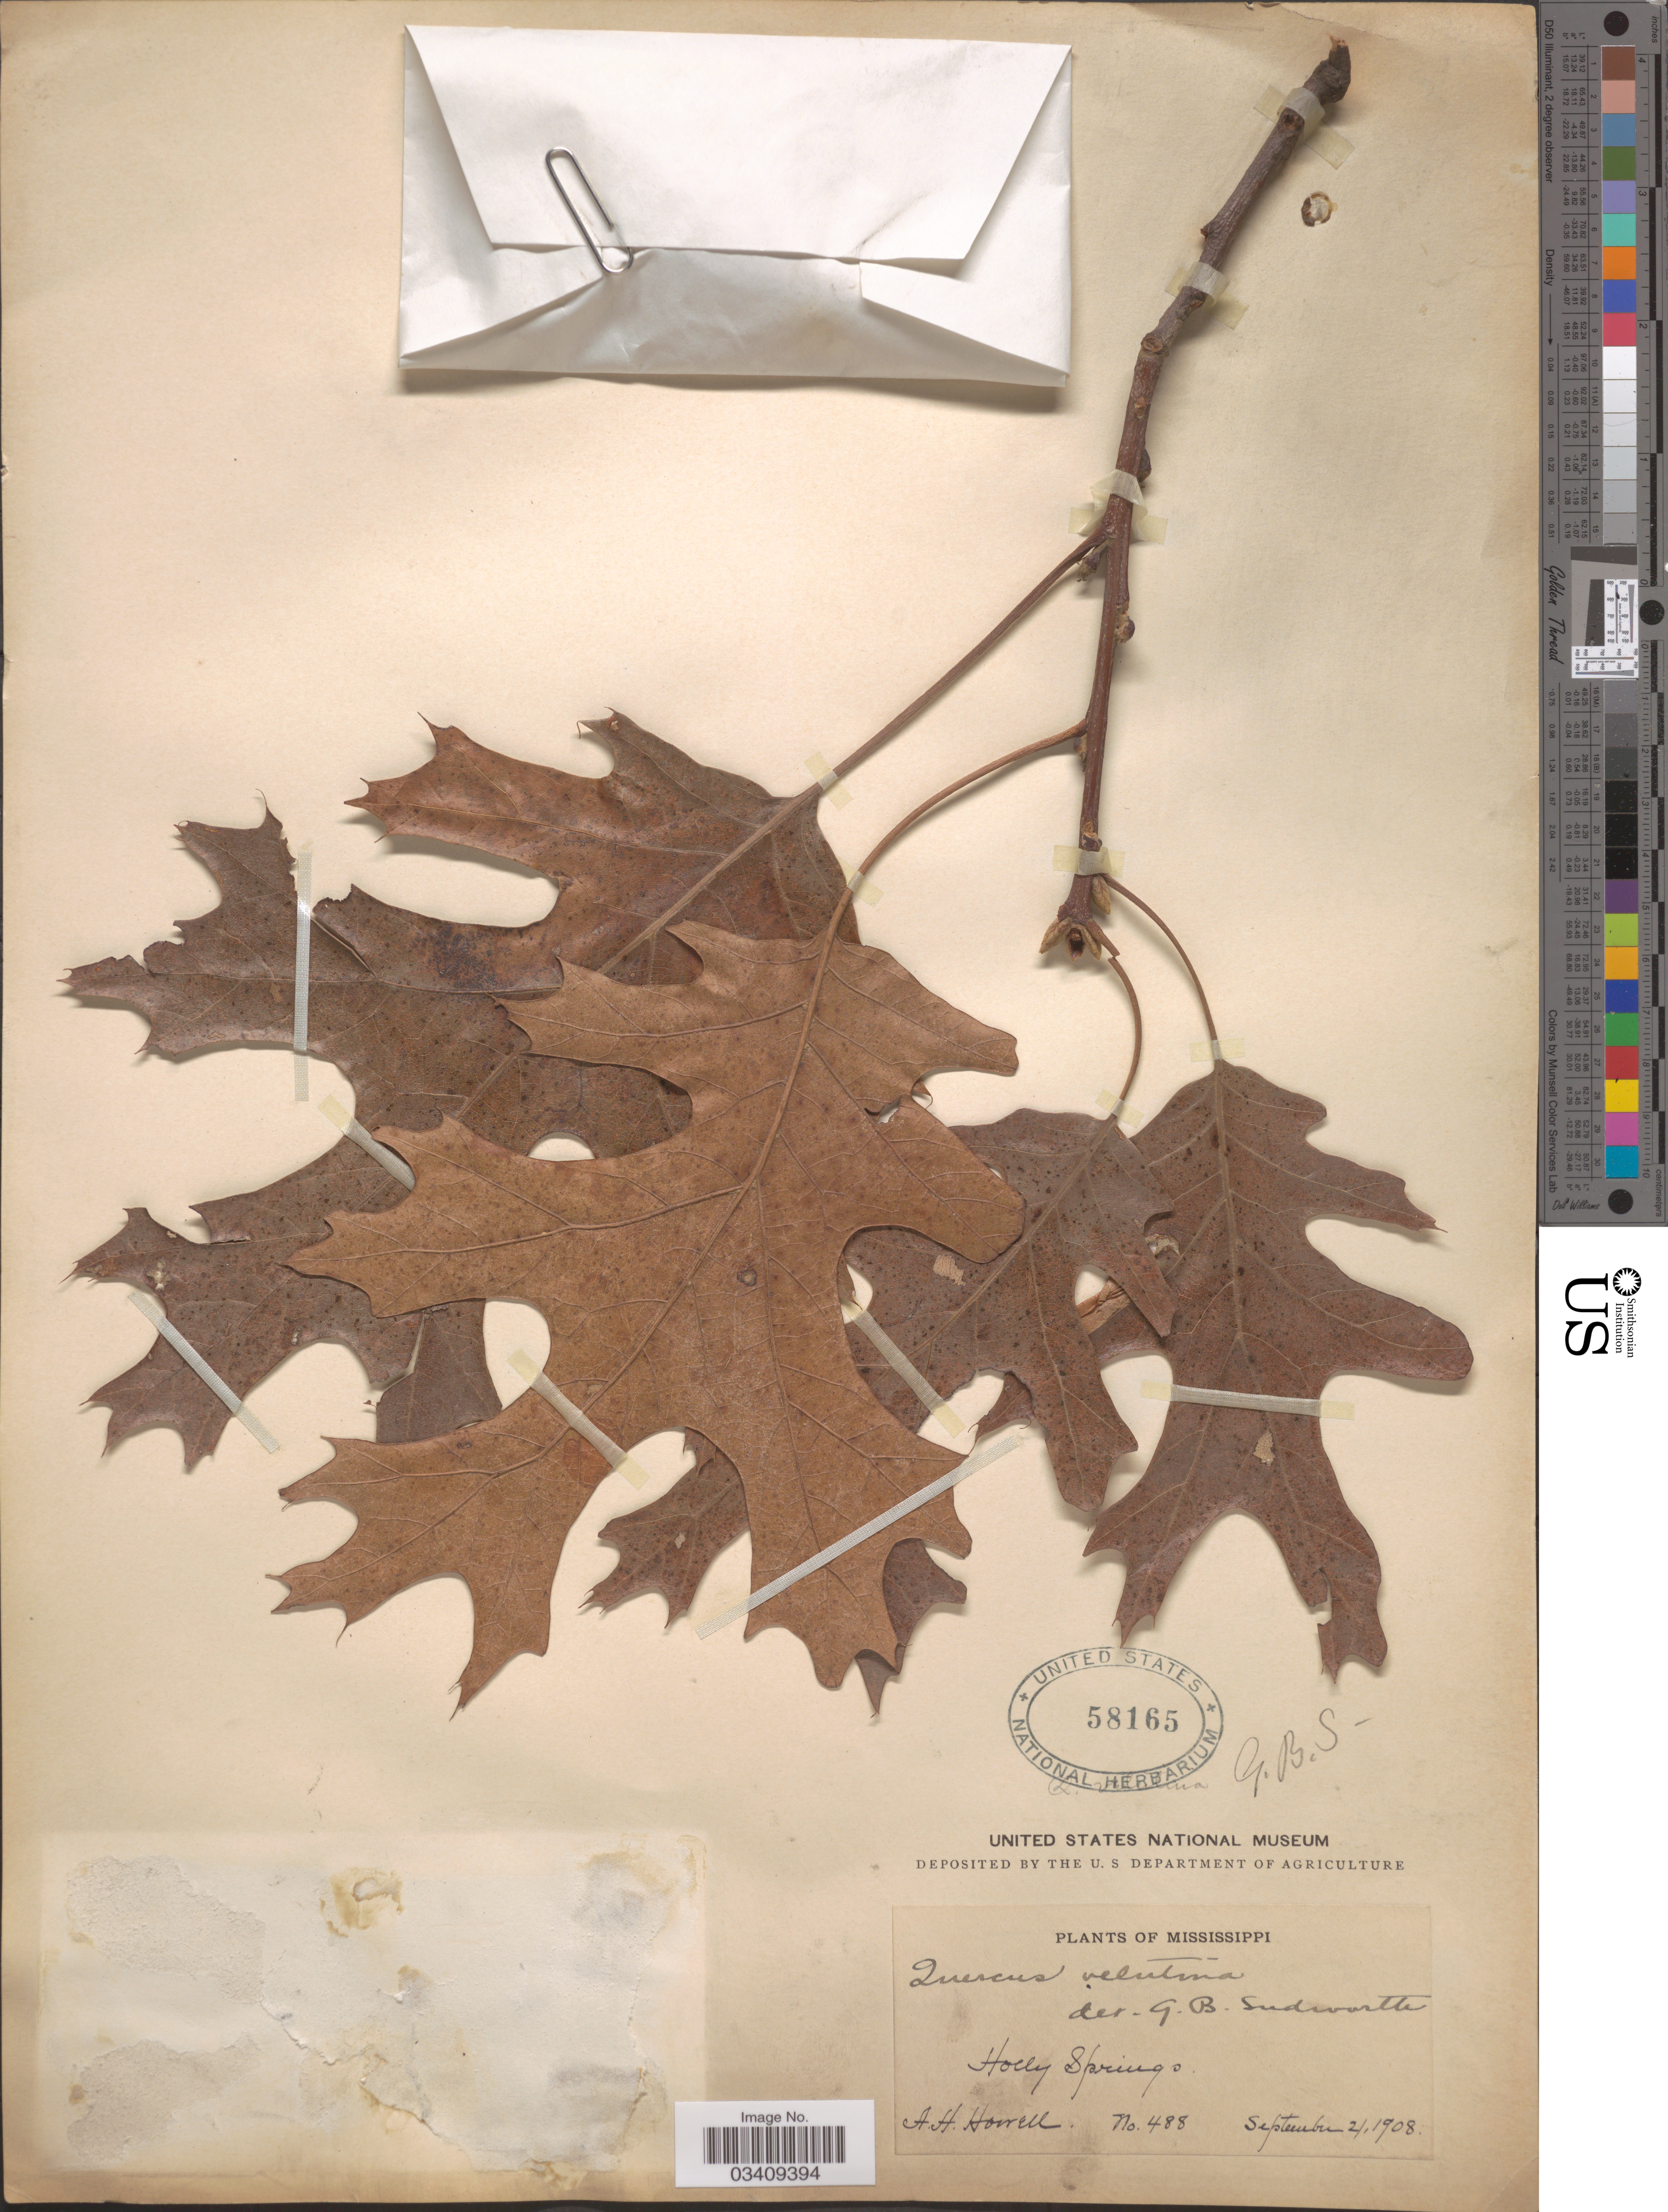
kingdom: Plantae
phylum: Tracheophyta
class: Magnoliopsida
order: Fagales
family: Fagaceae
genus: Quercus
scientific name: Quercus velutina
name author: Lam.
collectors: A. Howell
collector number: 488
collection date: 1908-09-04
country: United States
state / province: Mississippi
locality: Holly Springs.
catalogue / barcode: US 58165